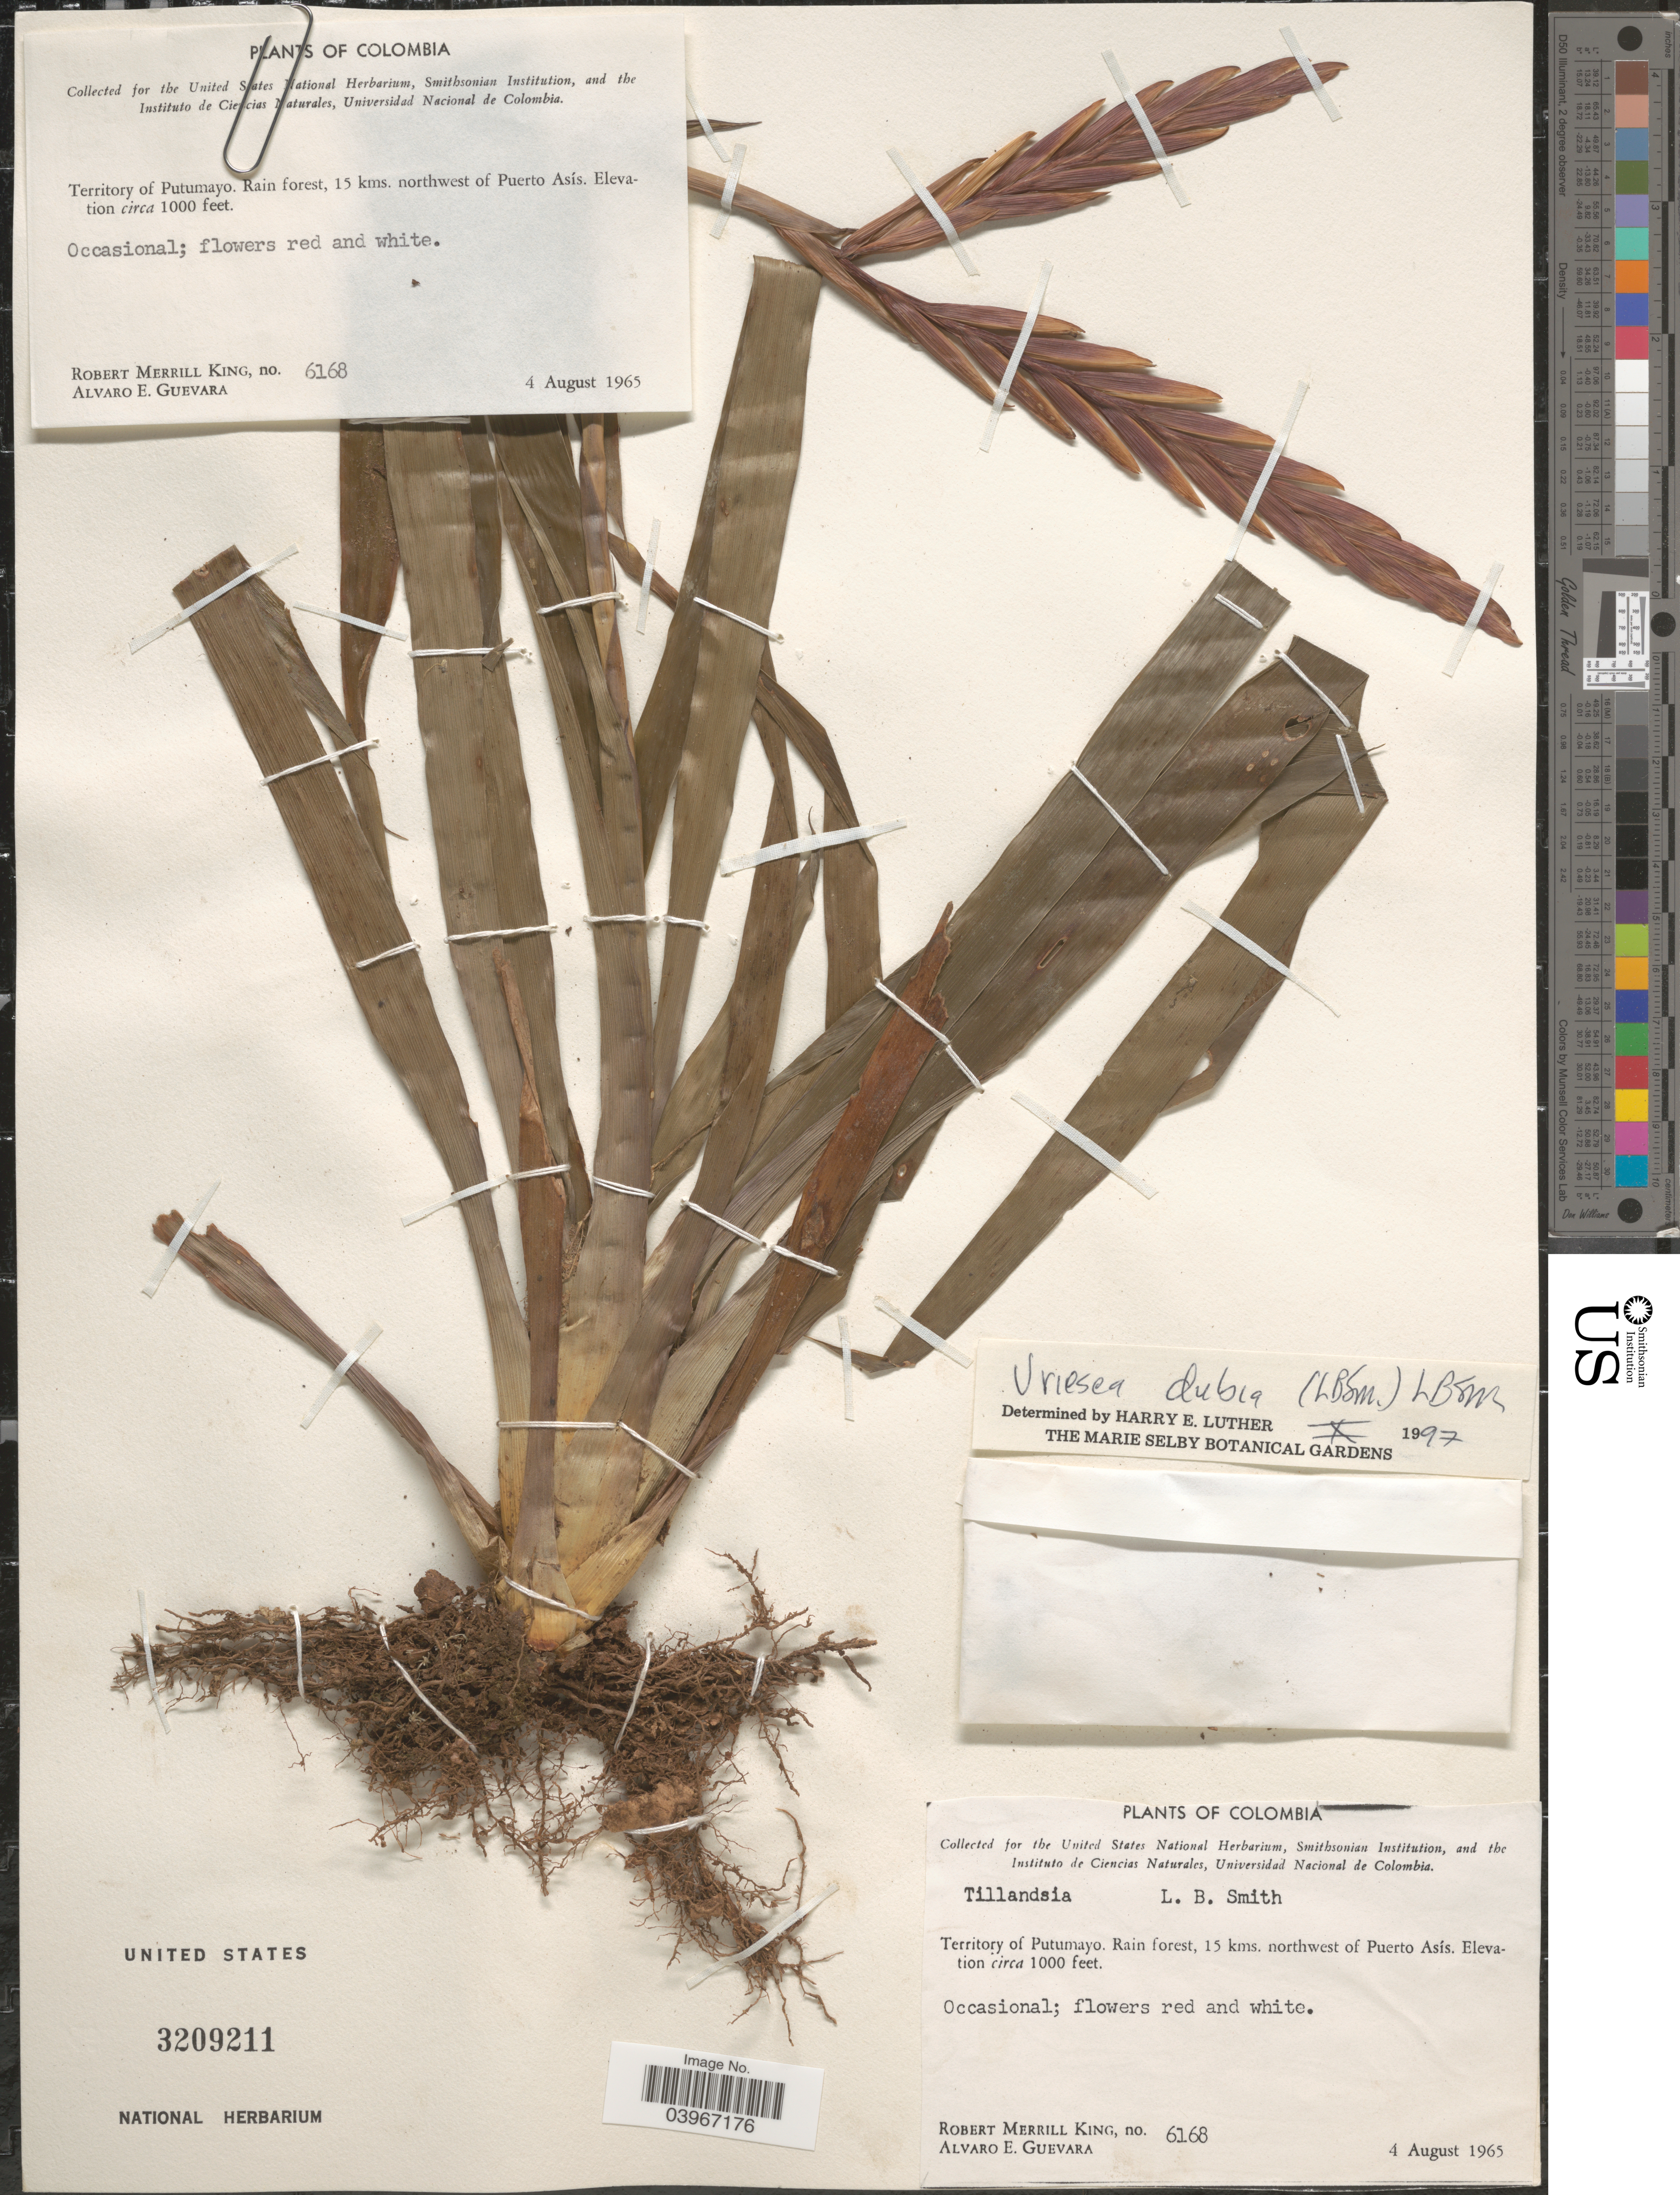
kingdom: Plantae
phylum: Tracheophyta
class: Liliopsida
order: Poales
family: Bromeliaceae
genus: Vriesea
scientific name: Vriesea sp.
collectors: R. M. King & A. E. Guevara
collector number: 6168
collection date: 1965-08-04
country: Colombia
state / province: Putumayo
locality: Territory of Putumayo. Rain forest, 15 kms. northwest of Puerto Asís.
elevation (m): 305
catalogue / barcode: US 3209211